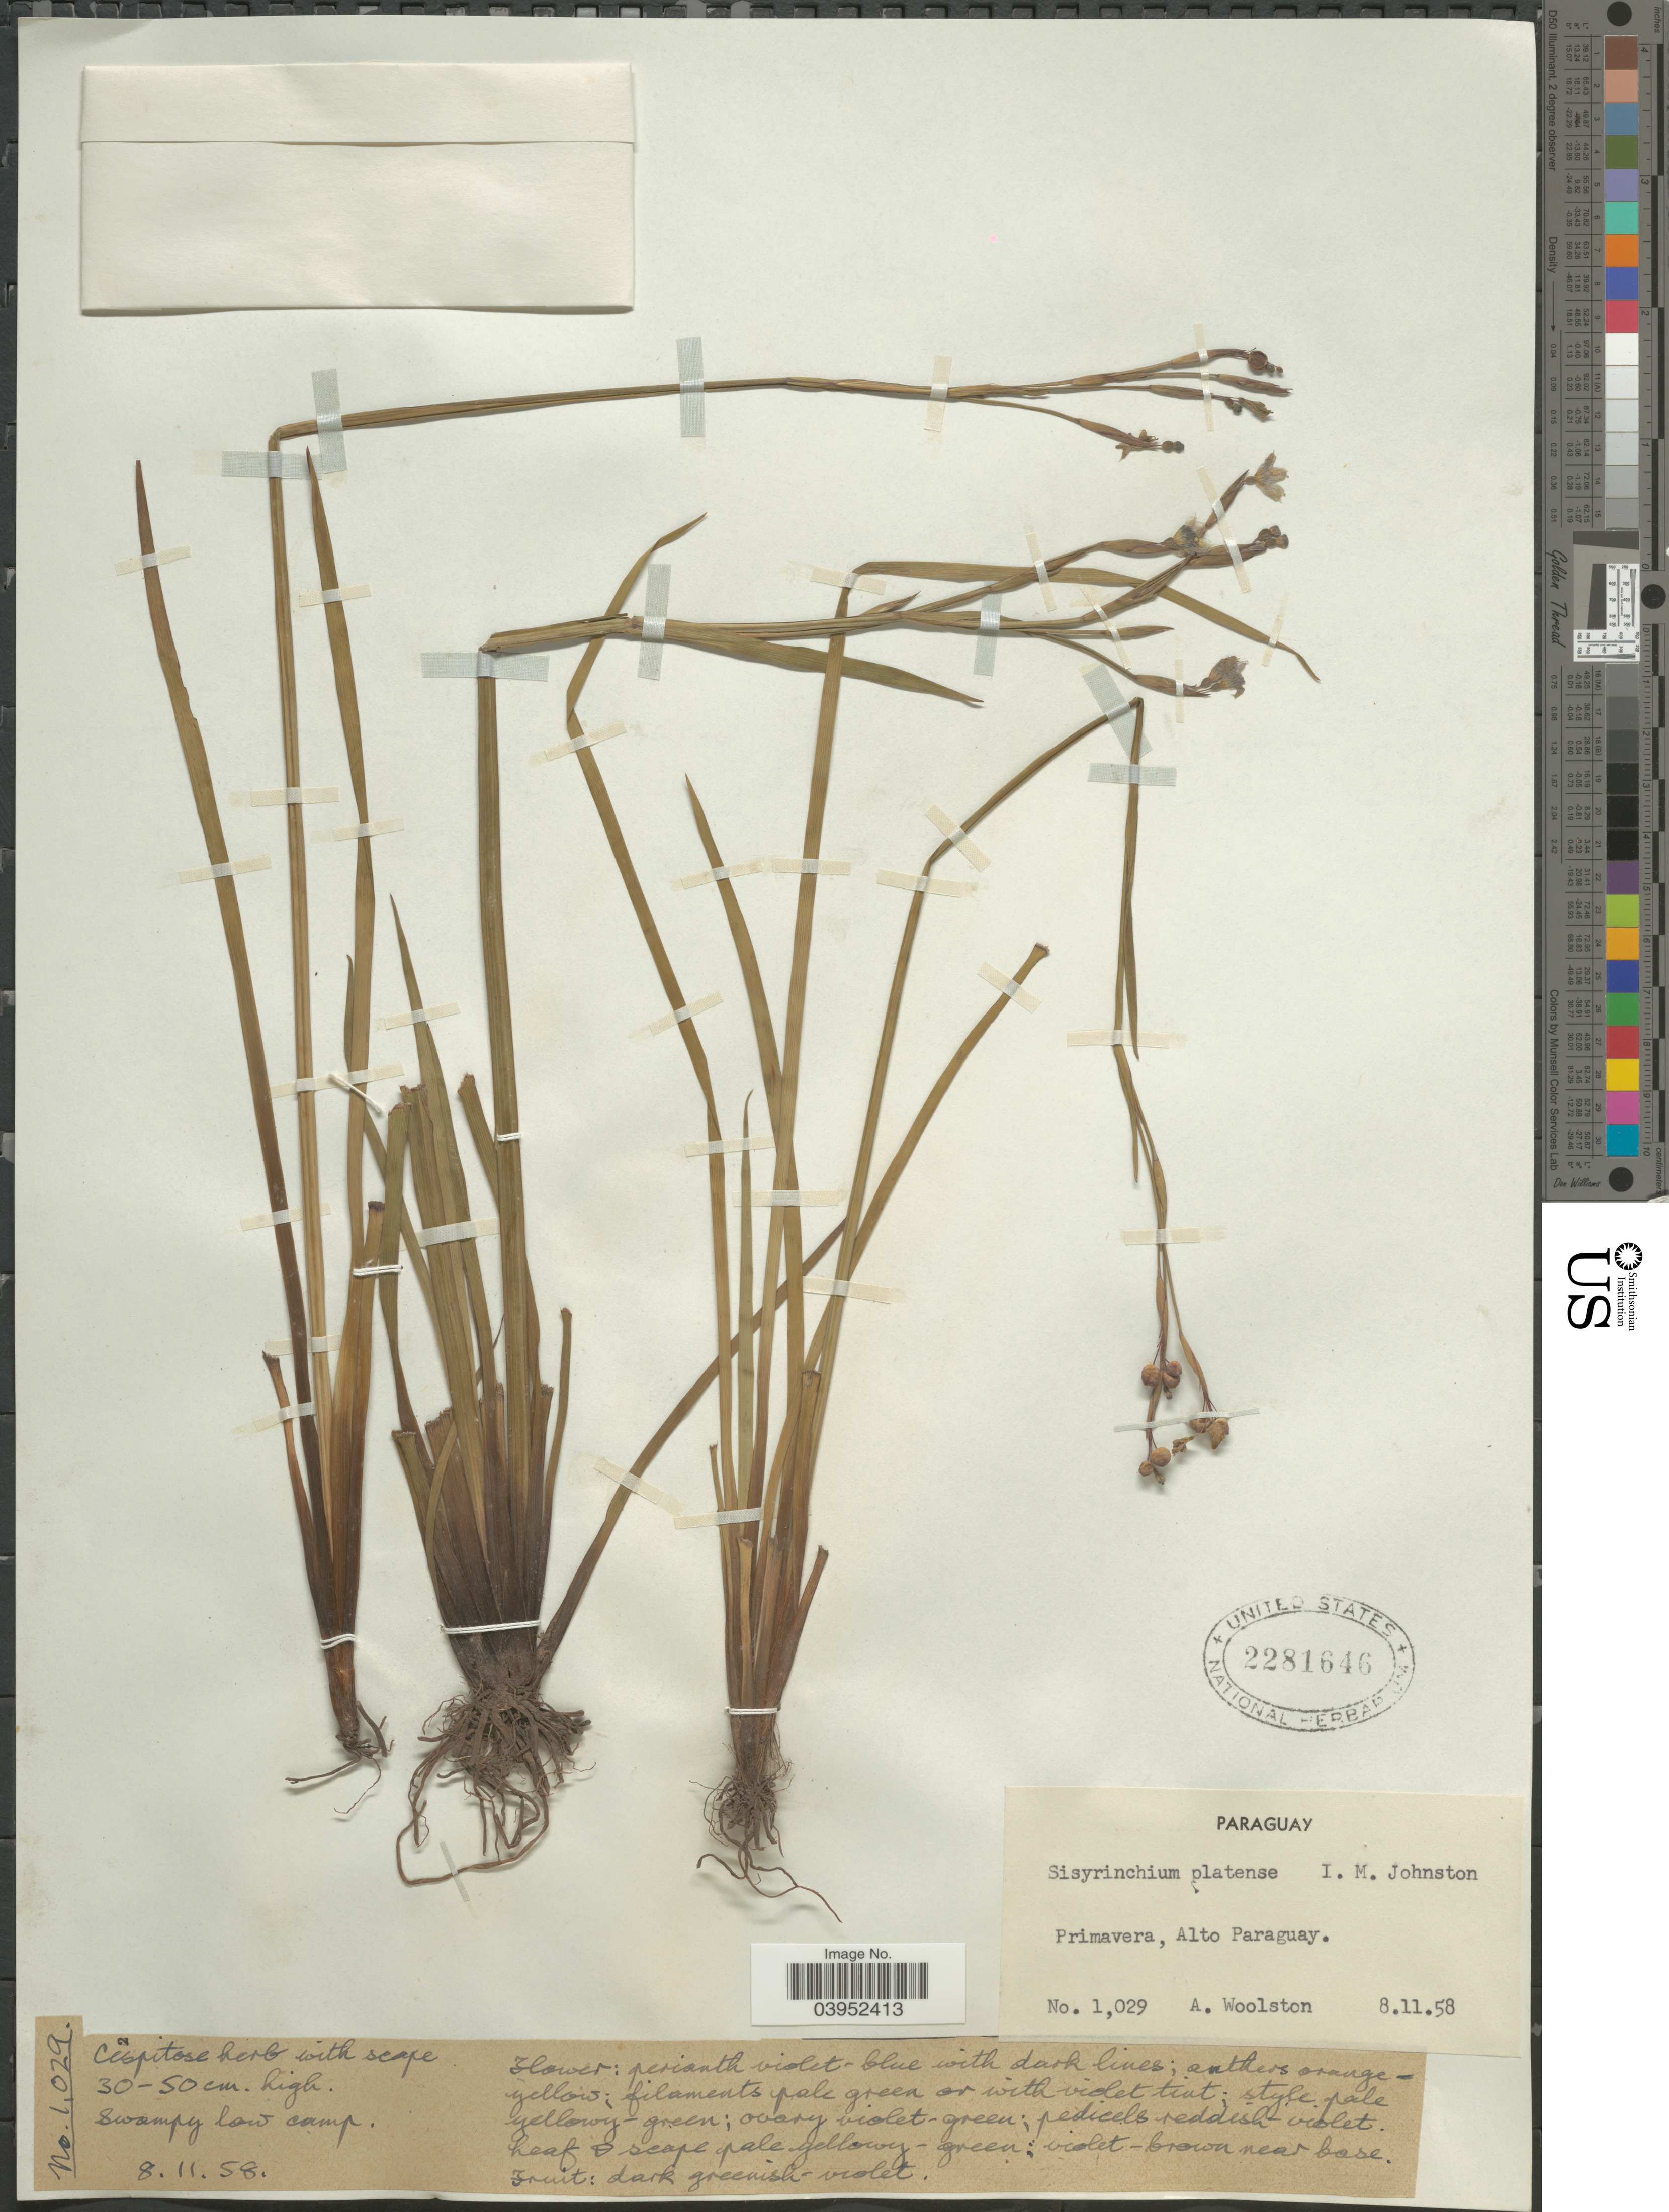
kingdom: Plantae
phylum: Tracheophyta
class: Liliopsida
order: Asparagales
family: Iridaceae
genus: Sisyrinchium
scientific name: Sisyrinchium platense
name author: I.M. Johnst.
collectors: A. Woolston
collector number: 1029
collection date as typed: Transcribed d/m/y: 8/11/58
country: Paraguay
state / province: Alto Paraguay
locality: Primavera.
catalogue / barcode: US 2281646